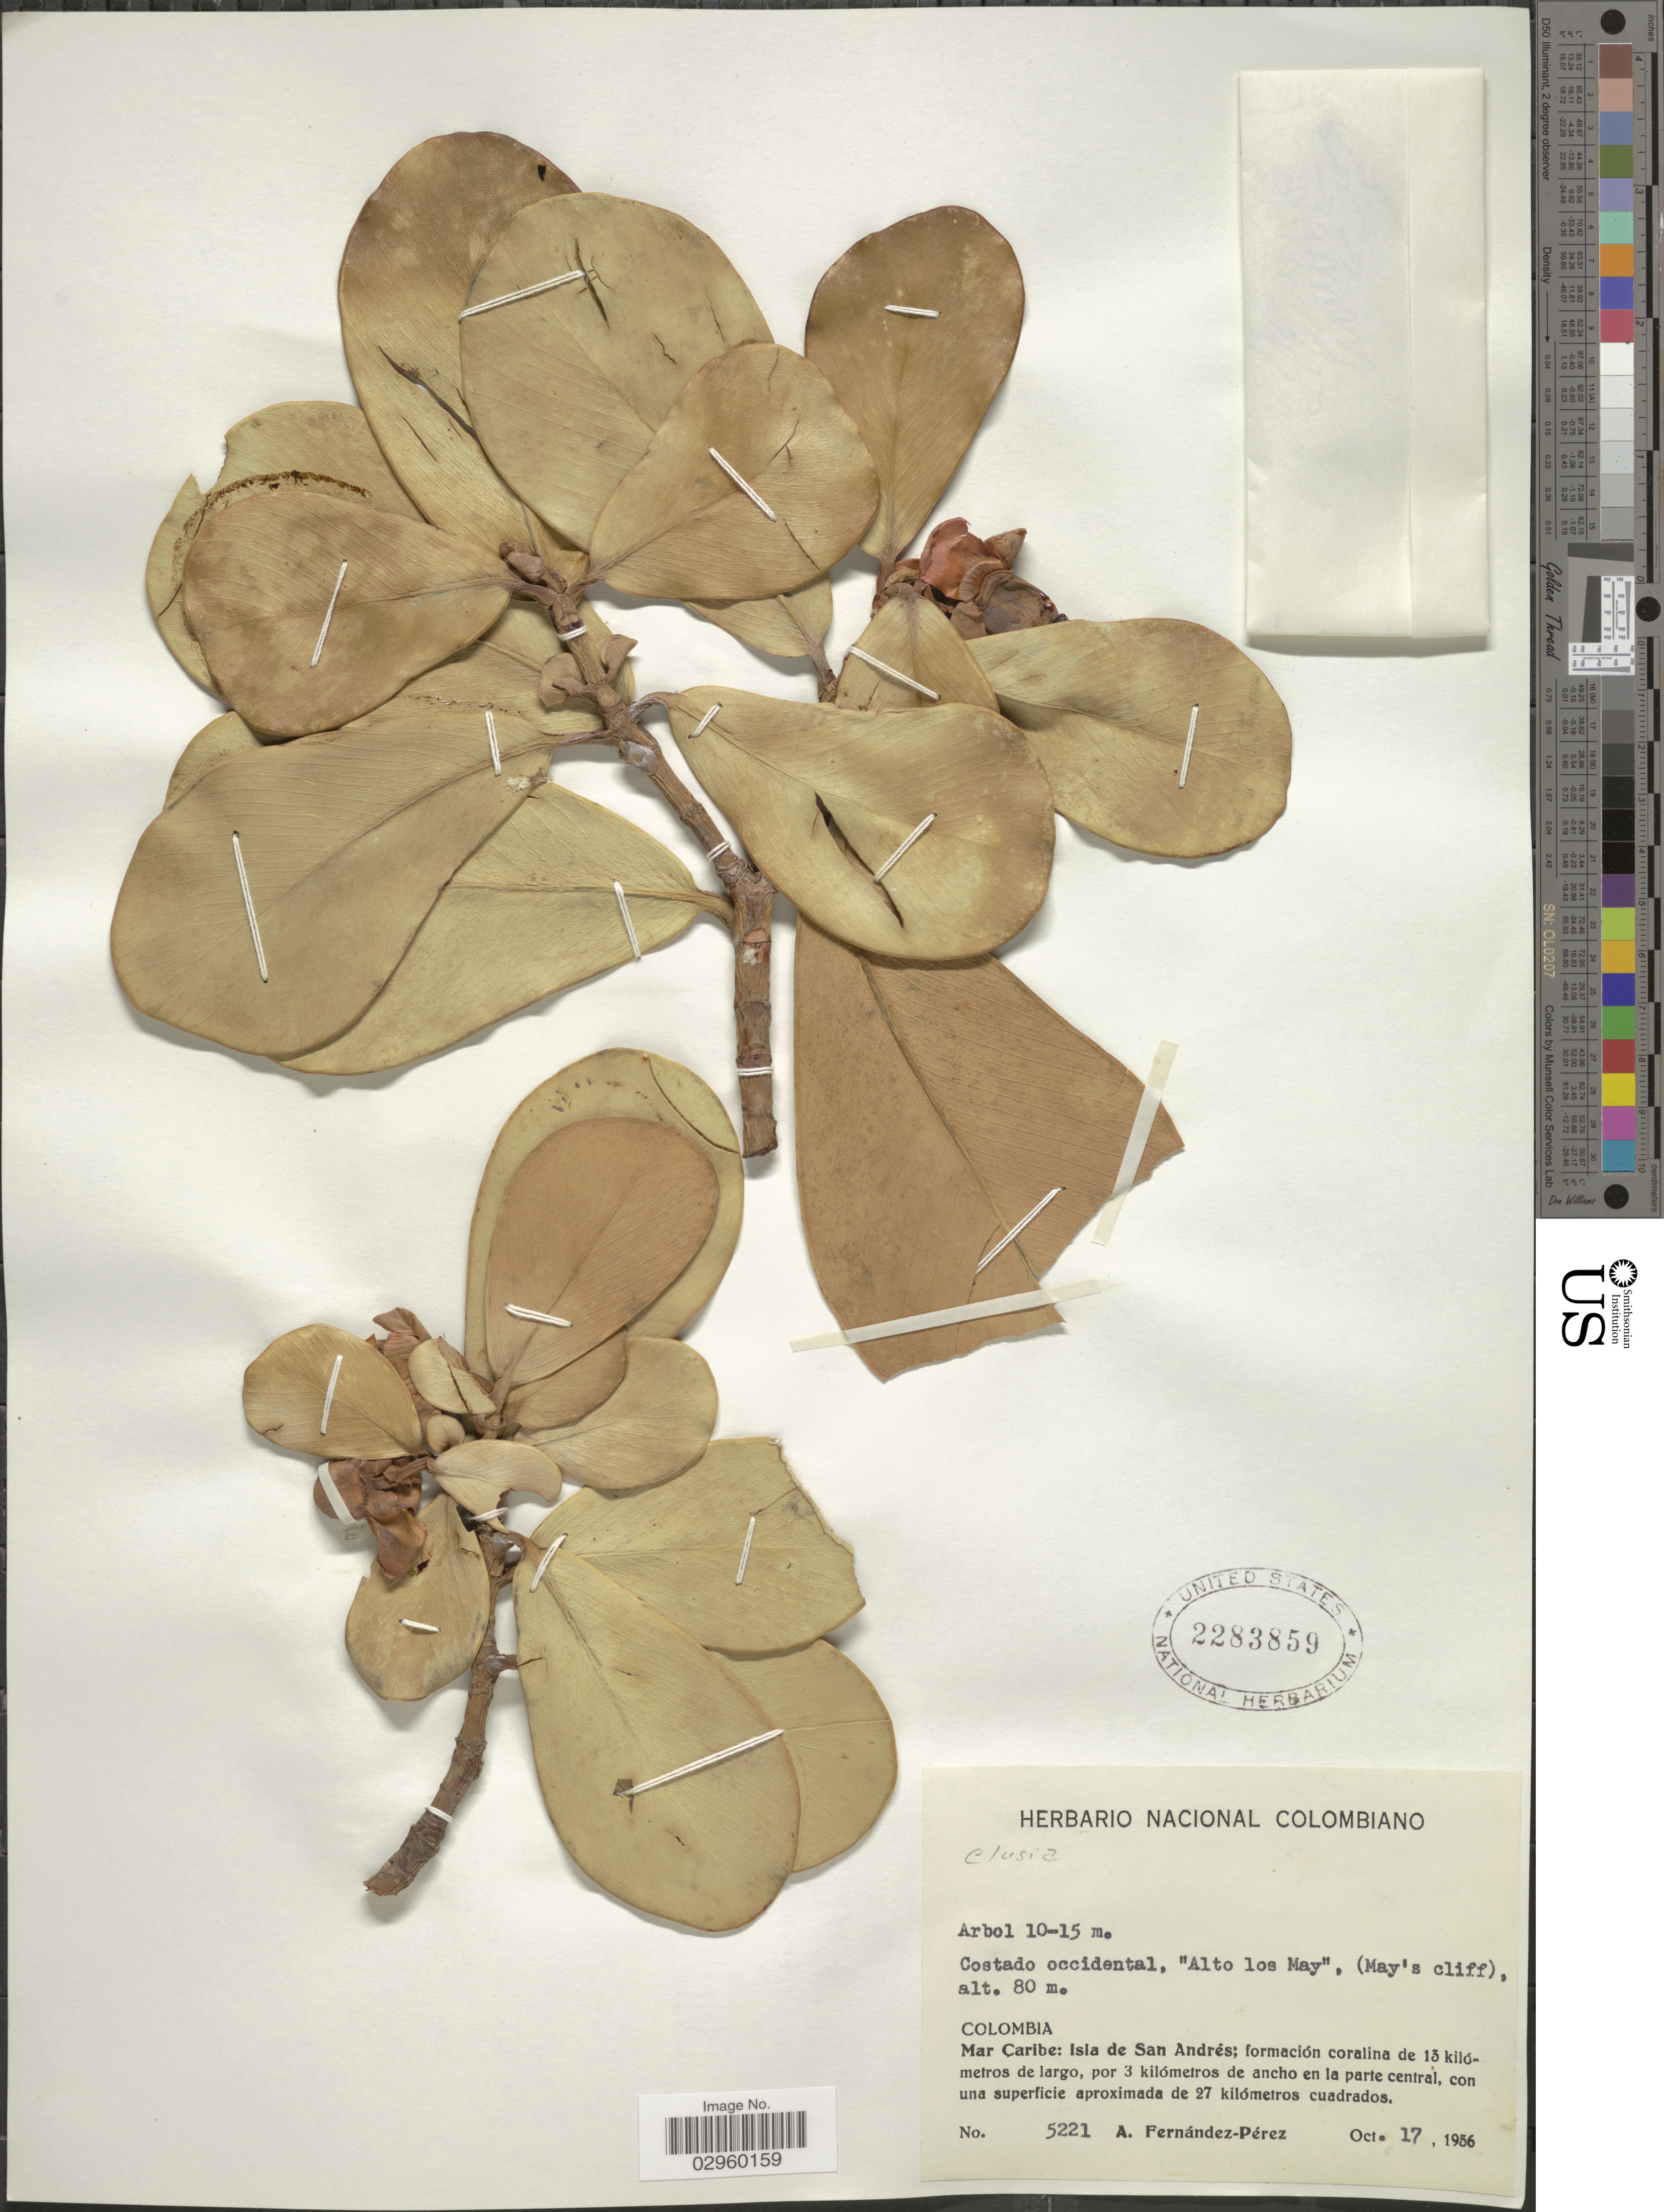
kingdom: Plantae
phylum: Tracheophyta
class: Magnoliopsida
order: Malpighiales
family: Clusiaceae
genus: Clusia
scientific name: Clusia sp.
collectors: A. Fernández-Pérez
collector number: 5221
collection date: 1956-10-17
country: Colombia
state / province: San Andres y Providencia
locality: Mar Caribe: Isla de San Andrés; formación coralina de 13 kilómetros de largo, por 3 kilómetros de ancho en la parte central, con una superficie aproximada de 27 kilómetros cuadrados.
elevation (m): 80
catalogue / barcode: US 2283859